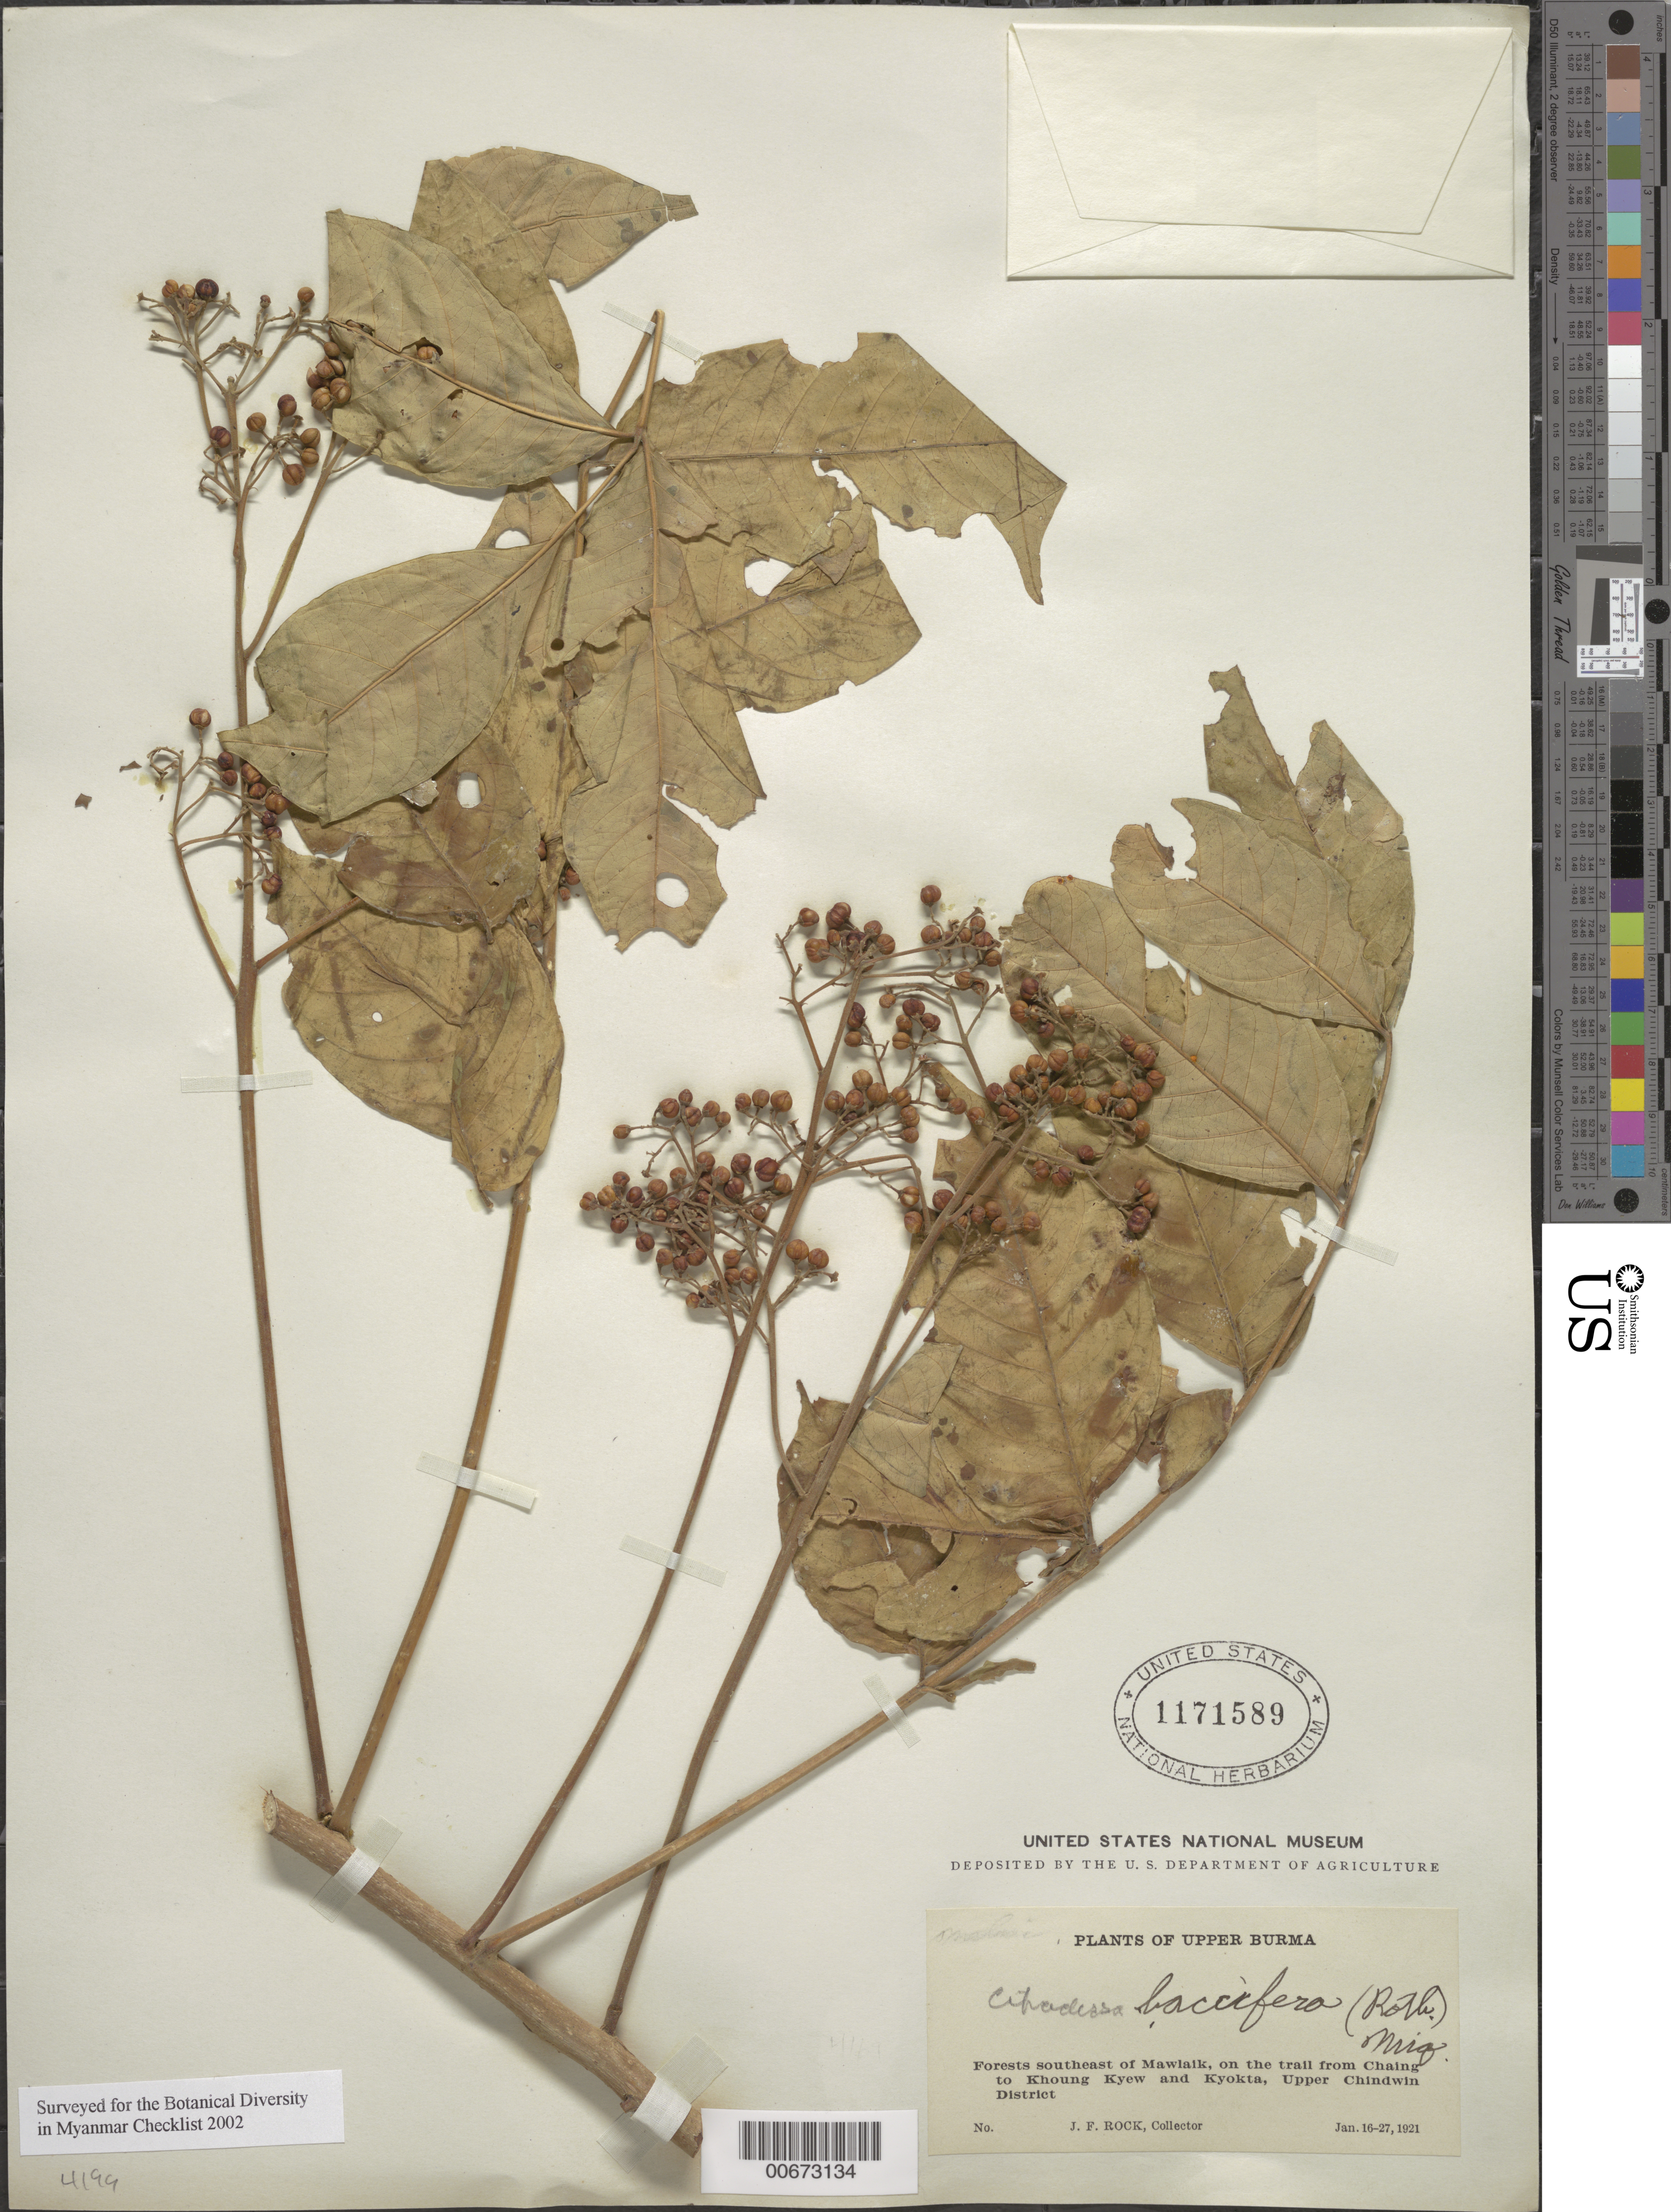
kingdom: Plantae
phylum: Tracheophyta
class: Magnoliopsida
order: Sapindales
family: Meliaceae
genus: Cipadessa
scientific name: Cipadessa baccifera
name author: Miq.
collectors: J. F. Rock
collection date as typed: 16 Jan 1921 to 27 Jan 1921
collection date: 1921-01-16/1921-01-27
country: Myanmar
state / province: Chin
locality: Upper Burma, Mawlaik, from Chaing to Khoung Kyew and Kyokta, Upper Chindwin Dist.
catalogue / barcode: US 1171589